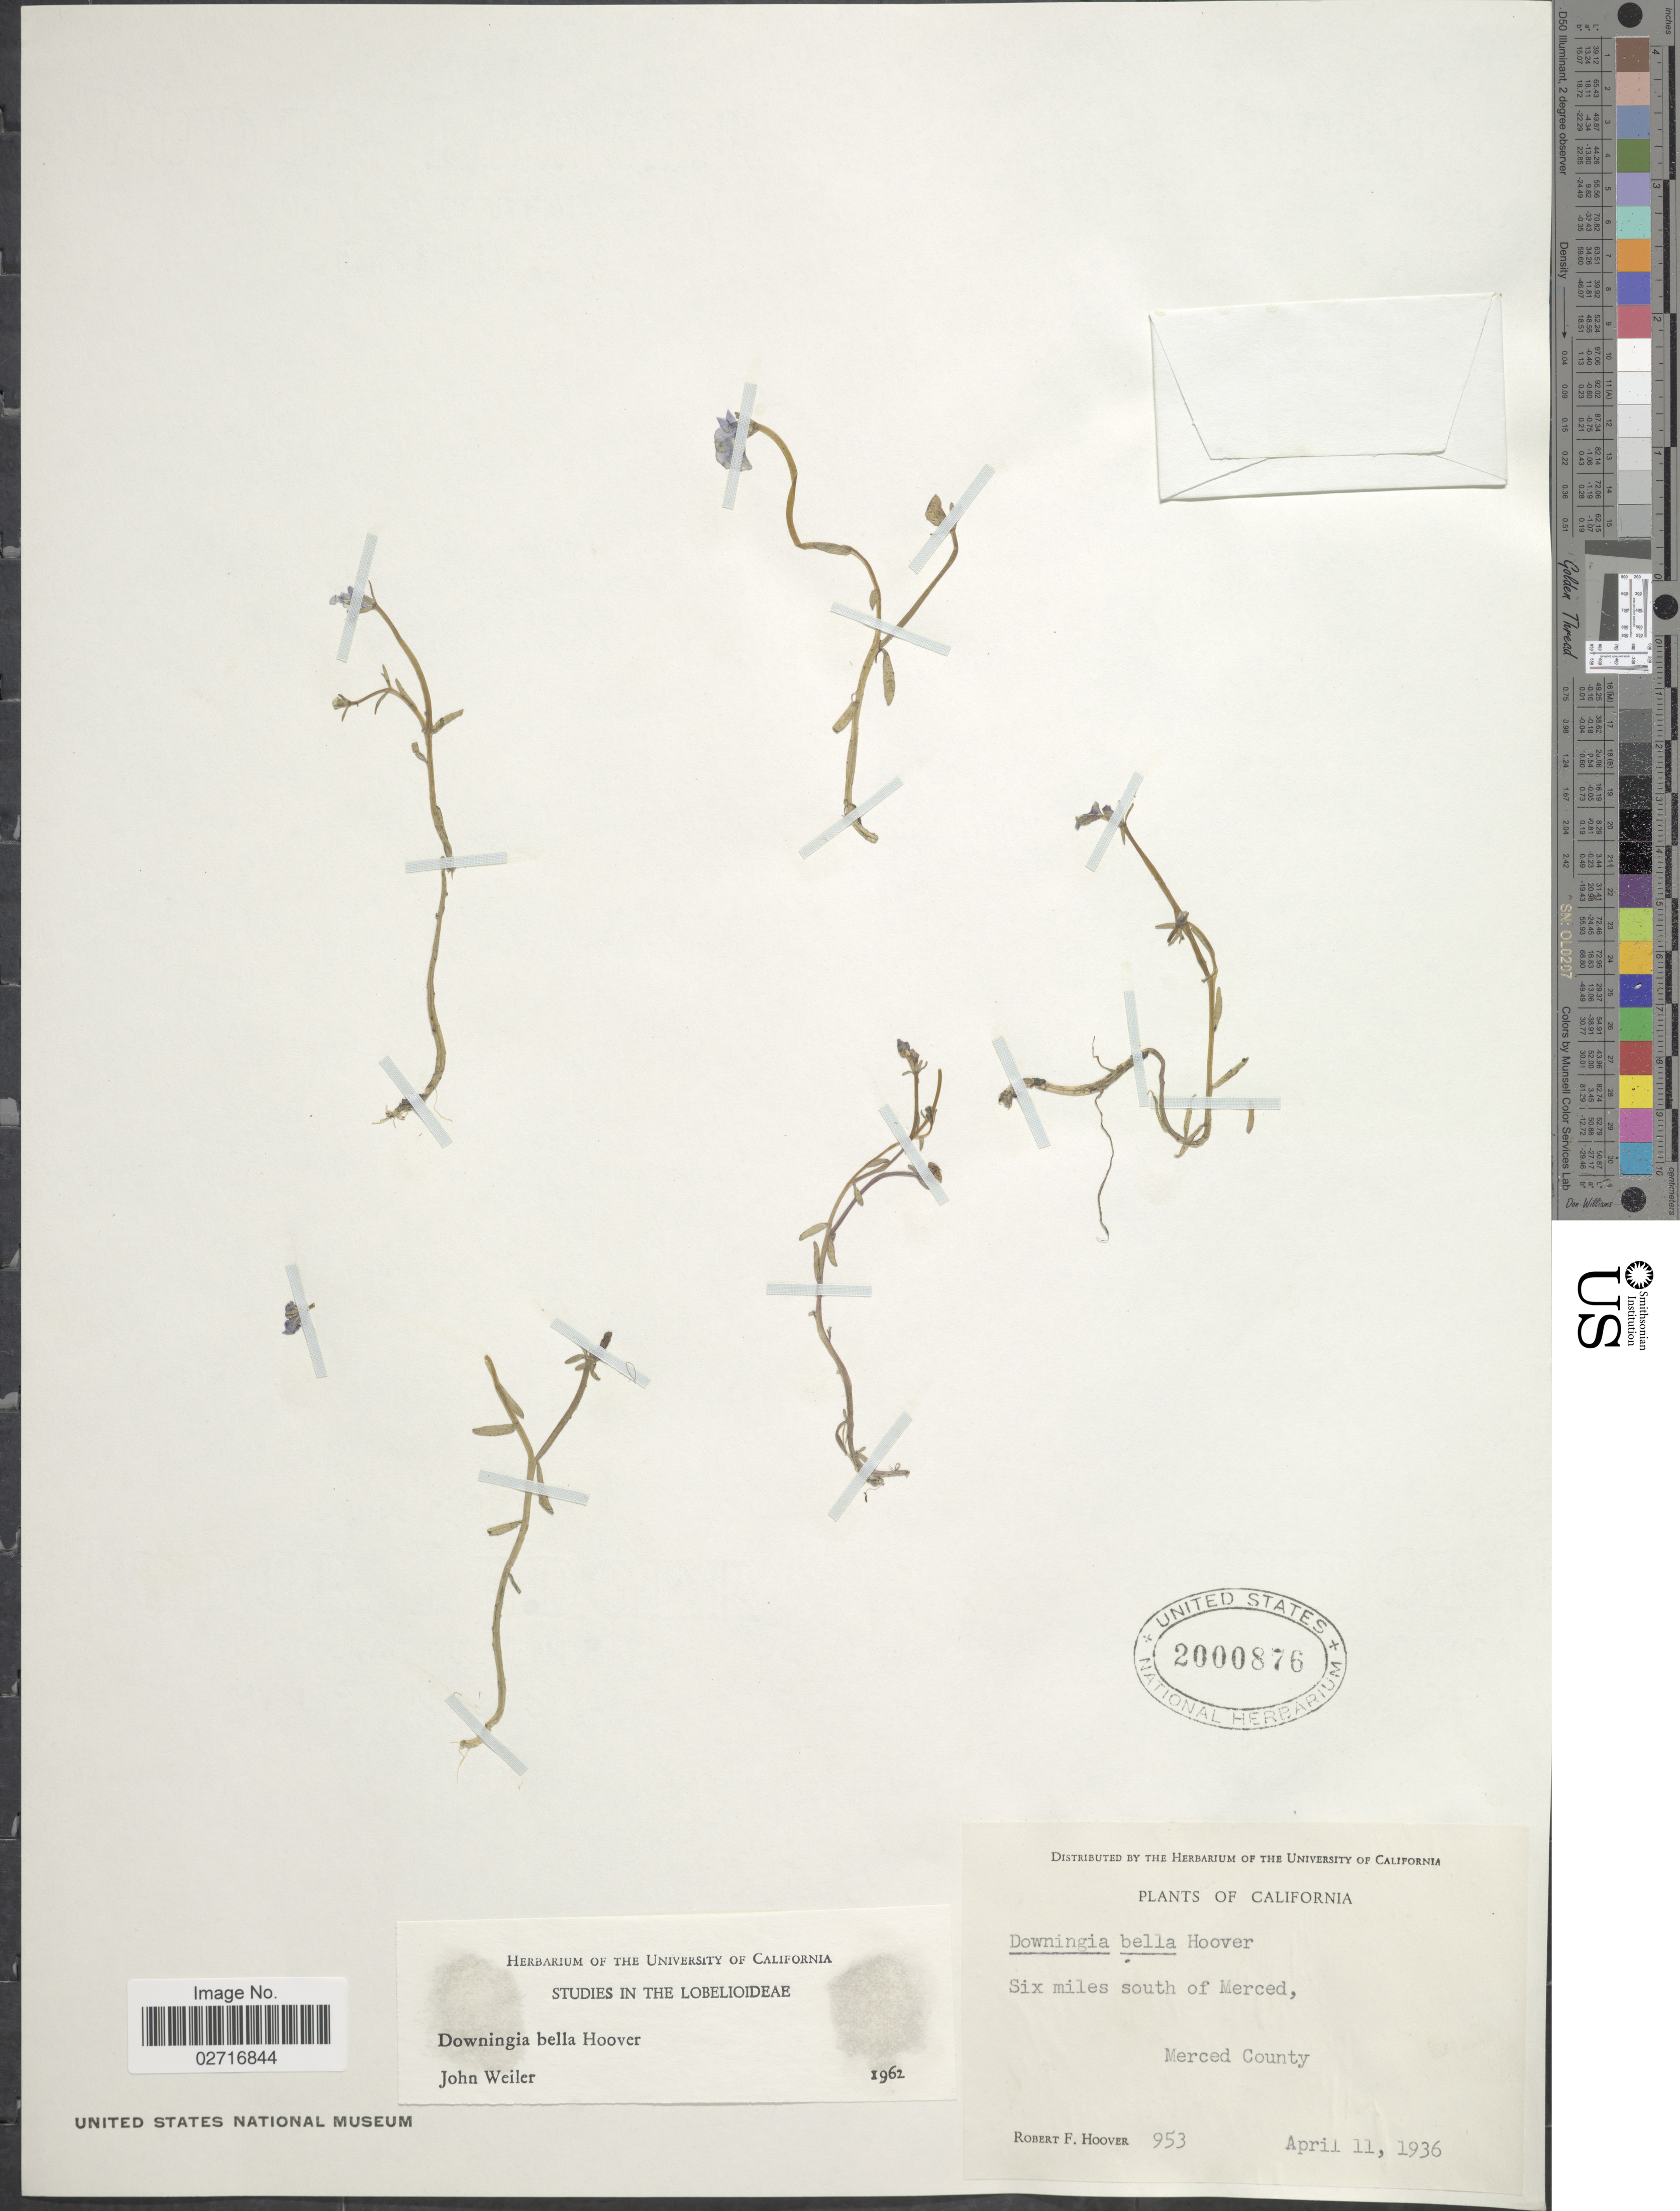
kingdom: Plantae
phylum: Tracheophyta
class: Magnoliopsida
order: Asterales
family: Campanulaceae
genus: Downingia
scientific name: Downingia bella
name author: Hoover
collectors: R. F. Hoover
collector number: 953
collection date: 1936-04-11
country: United States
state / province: California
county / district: Merced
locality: Six miles south of Merced, Merced County.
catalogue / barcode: US 2000876